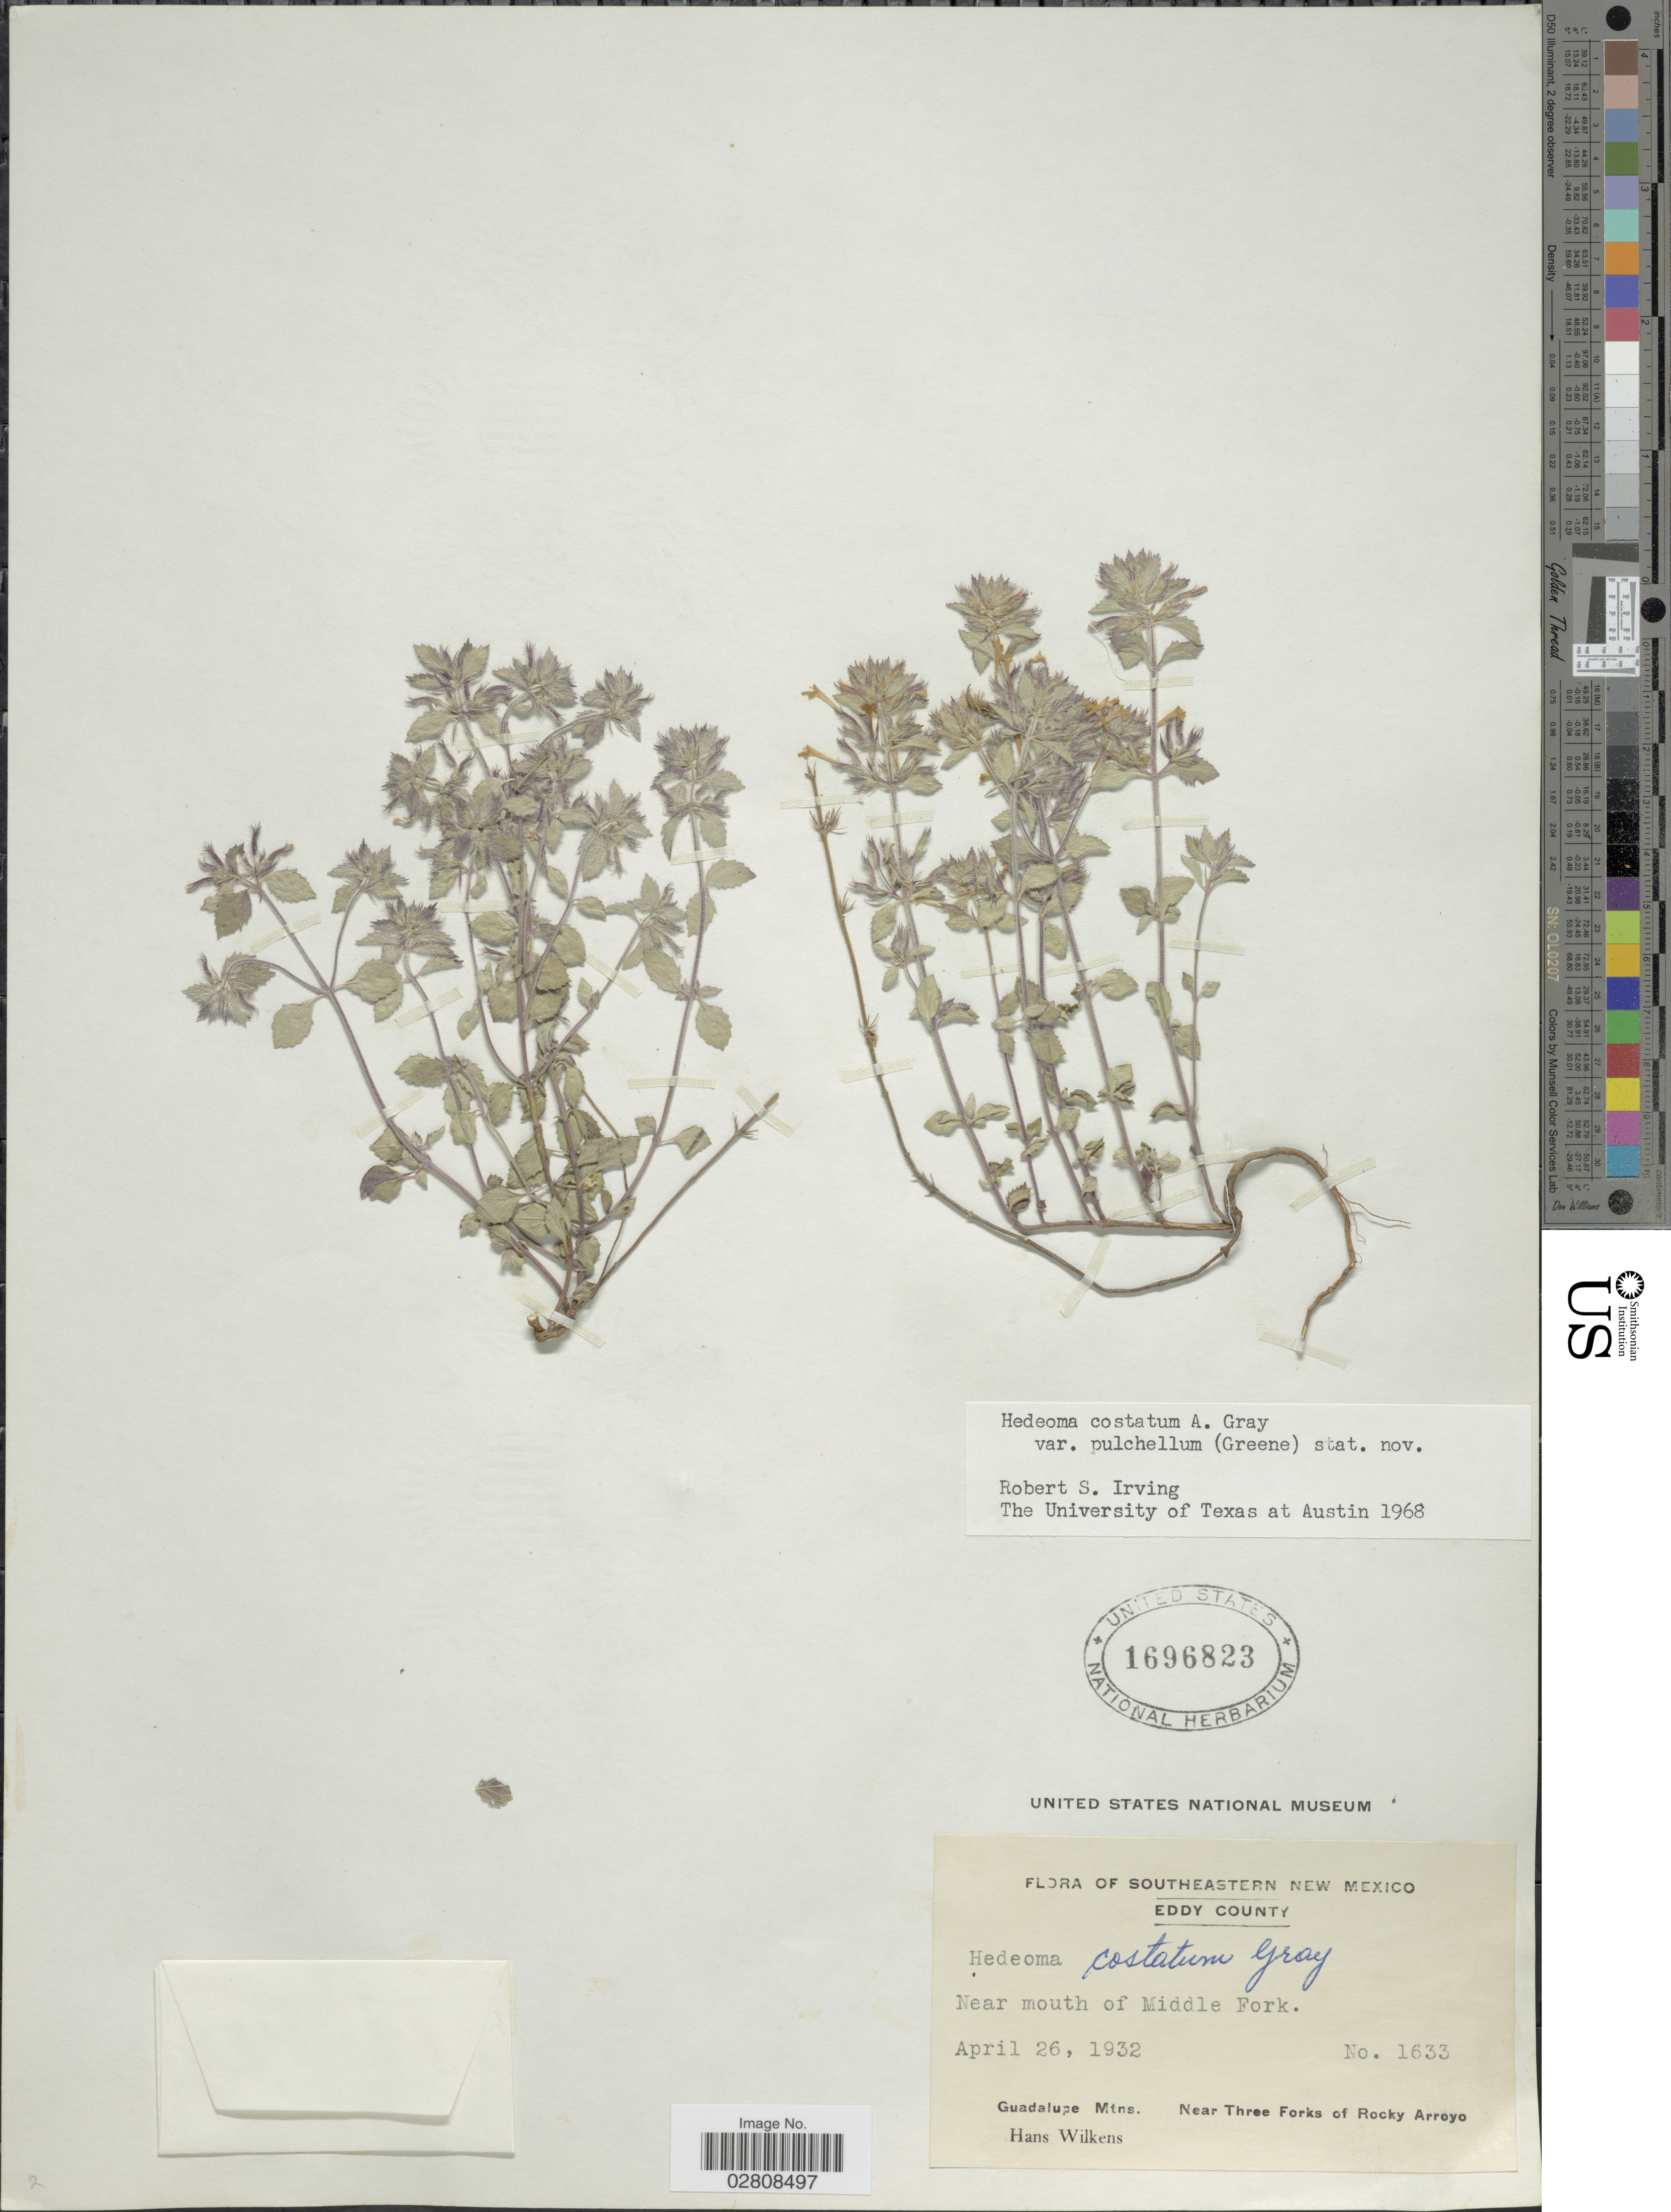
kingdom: Plantae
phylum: Tracheophyta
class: Magnoliopsida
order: Lamiales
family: Lamiaceae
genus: Hedeoma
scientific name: Hedeoma costata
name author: A. Gray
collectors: H. Wilkens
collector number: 1633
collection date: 1932-04-26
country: United States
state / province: New Mexico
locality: Southeastern New Mexico. Eddy County. Near mouth of Middle Fork. Guadalupe Mtns. Near Three Forks of Rocky Arroyo.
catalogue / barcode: US 1696823